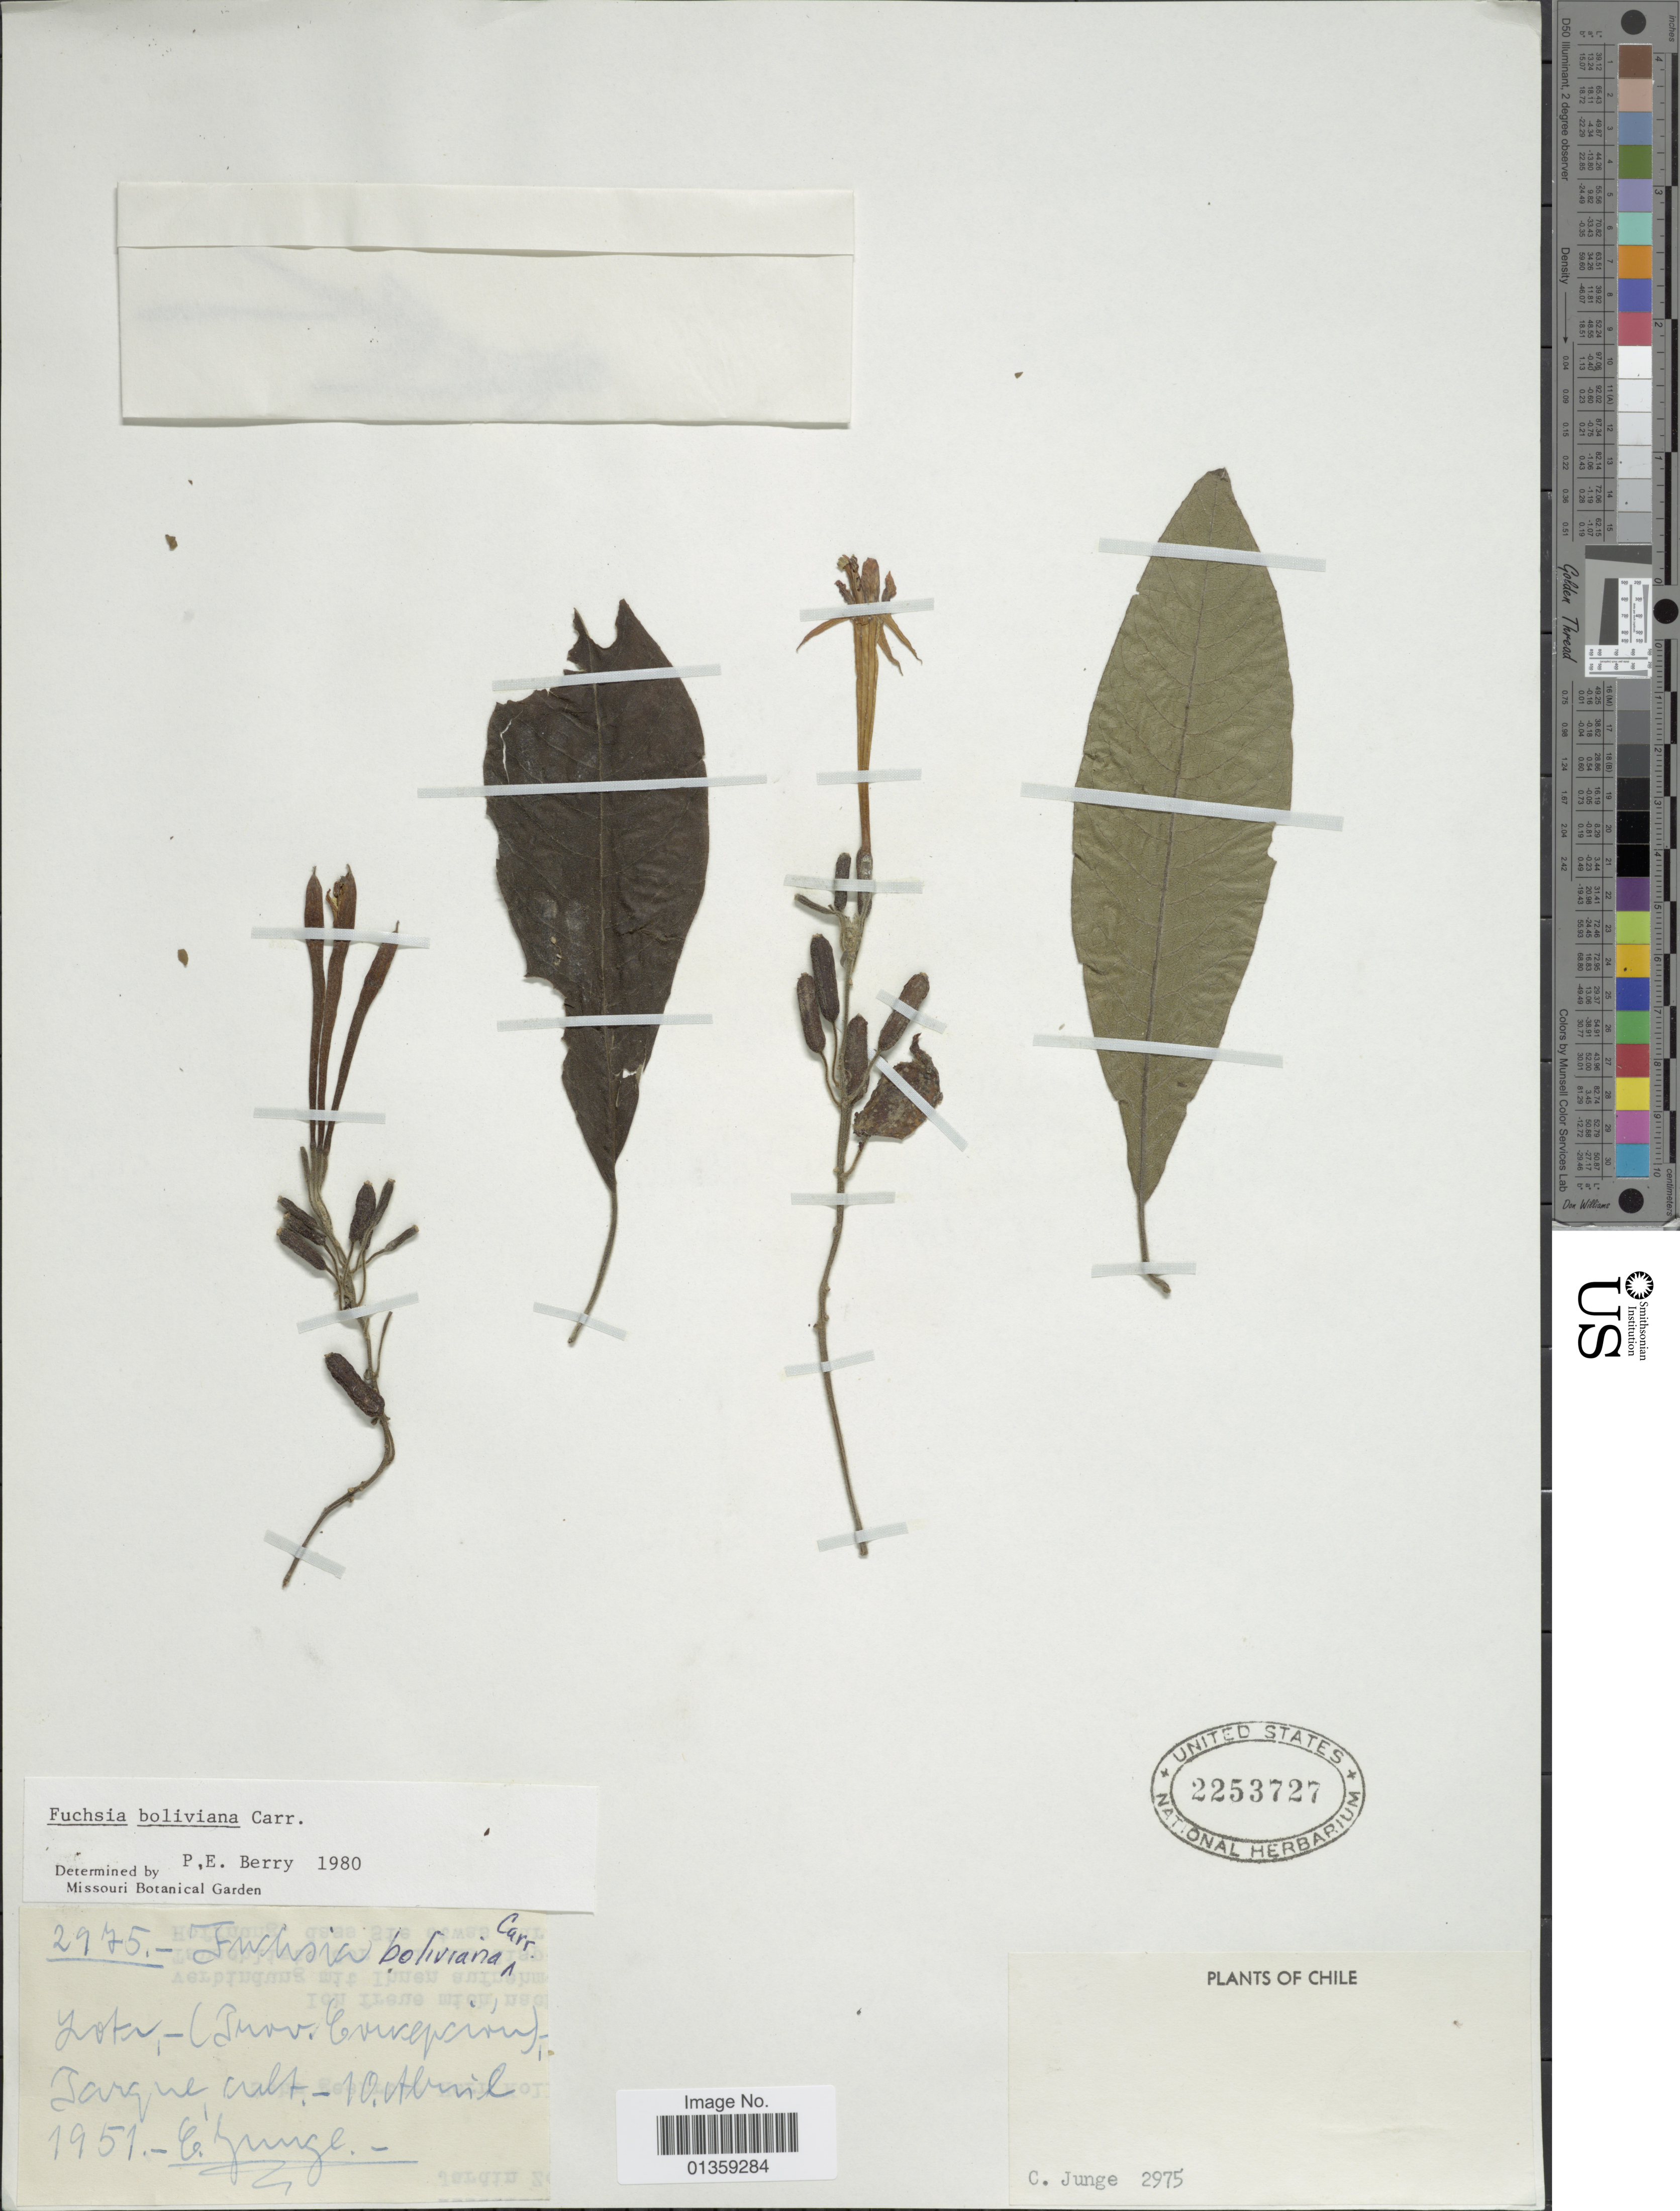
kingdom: Plantae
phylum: Tracheophyta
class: Magnoliopsida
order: Myrtales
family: Onagraceae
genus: Fuchsia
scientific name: Fuchsia boliviana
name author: Carrière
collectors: C. Junge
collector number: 2975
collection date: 1951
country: Chile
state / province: Bio-Bío (VIII)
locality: Lota, Prov. Concepcion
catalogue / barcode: US 2253727